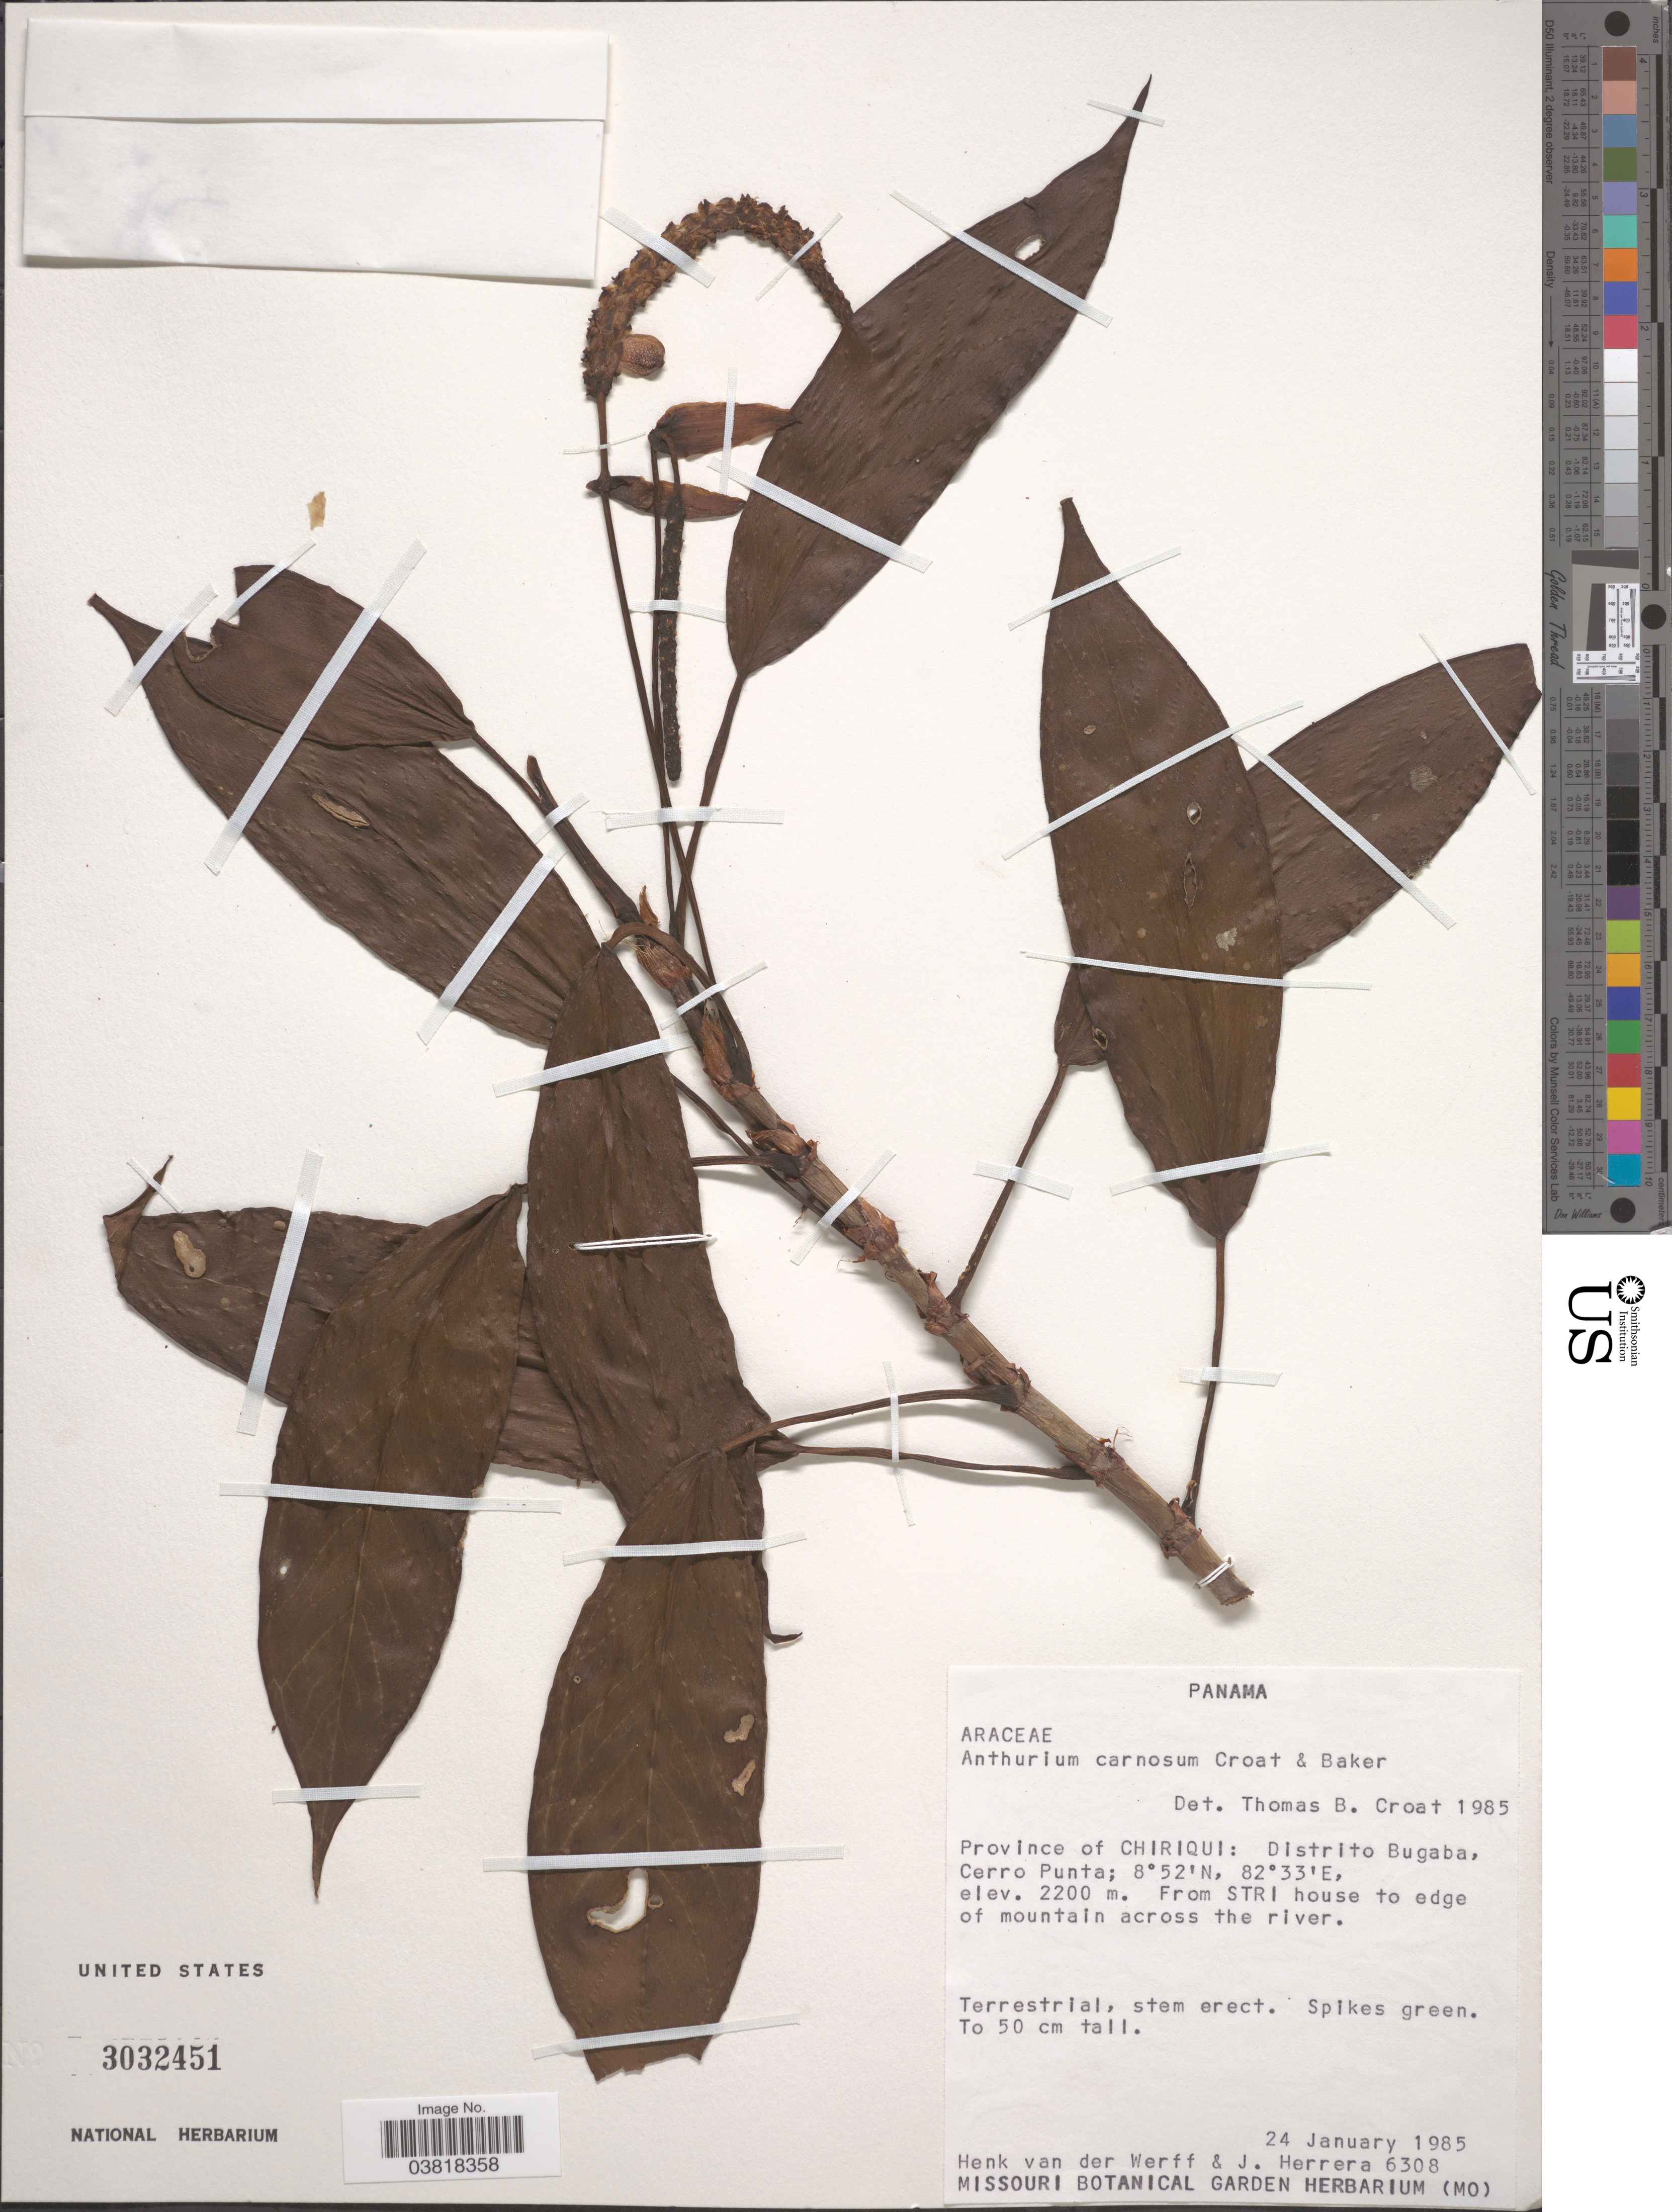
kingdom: Plantae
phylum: Tracheophyta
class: Liliopsida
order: Alismatales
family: Araceae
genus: Anthurium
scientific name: Anthurium carnosum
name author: Croat & R.A. Baker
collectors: H. van der Werff & J. Herrera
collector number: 6308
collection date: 1985-01-24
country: Panama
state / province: Chiriqui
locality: Distrito Bugaba, Cerro Punta. From STRI house to edge of mountain across the river.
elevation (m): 2200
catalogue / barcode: US 3032451